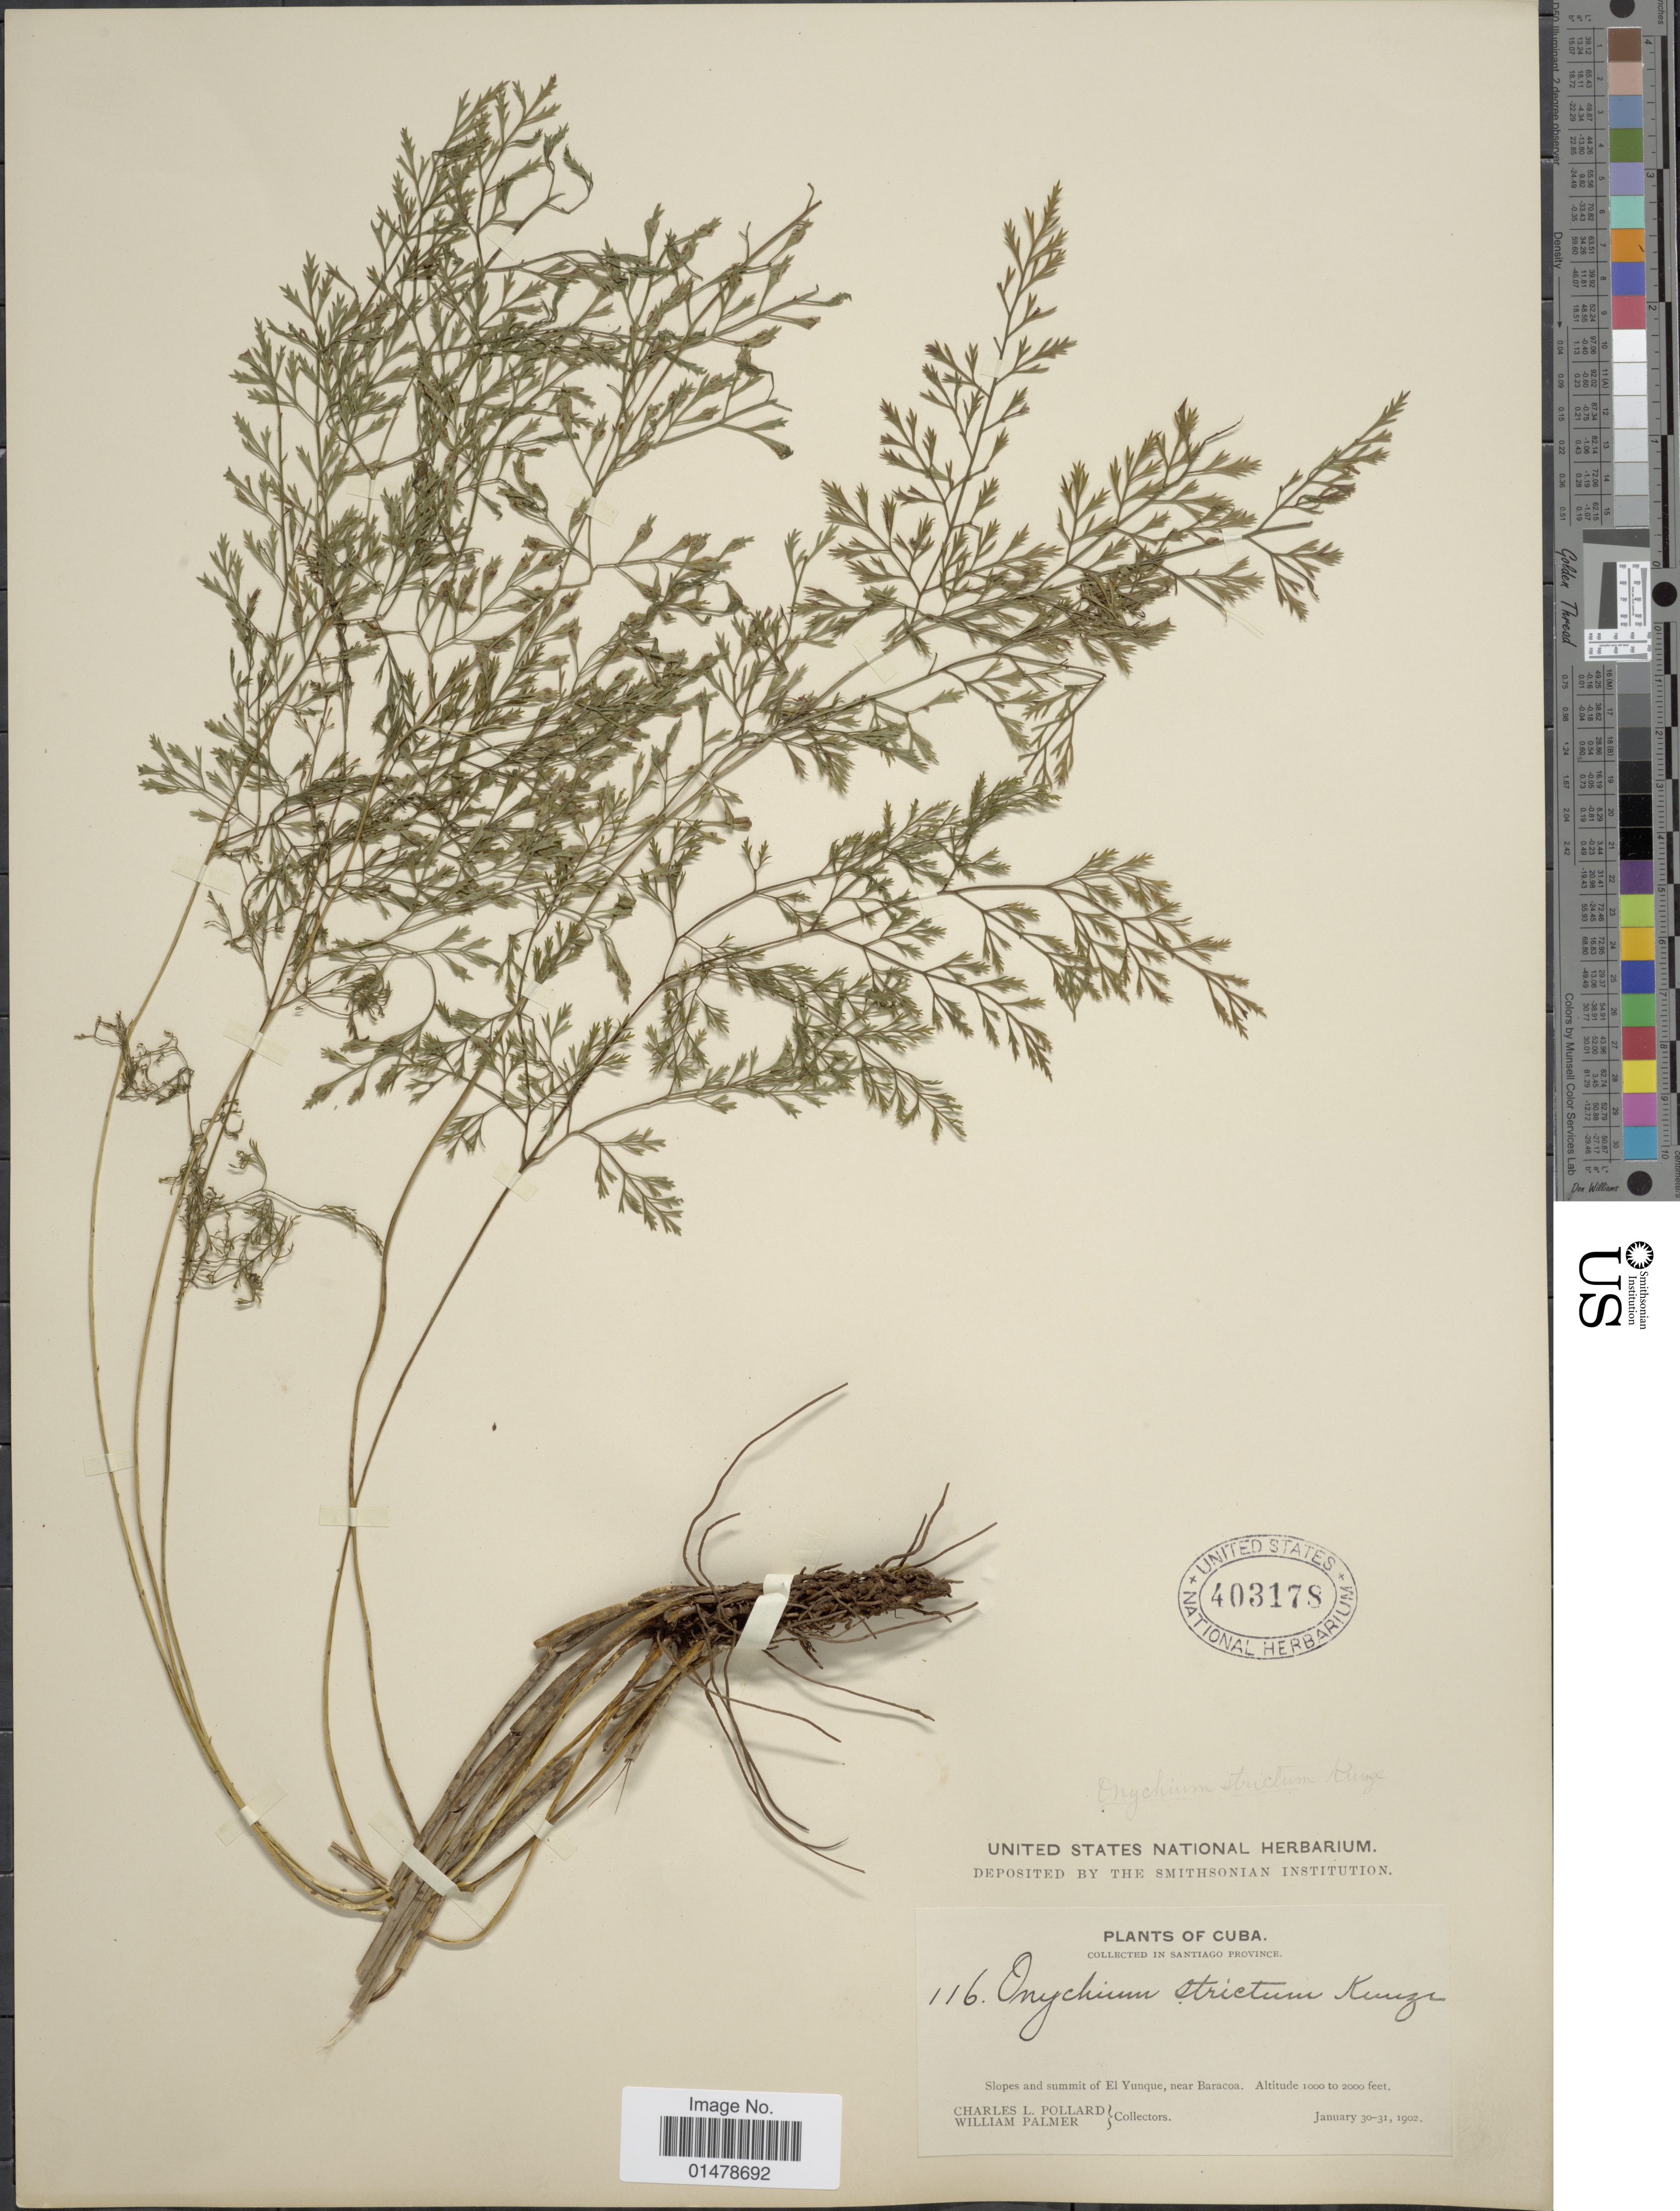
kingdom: Plantae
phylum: Tracheophyta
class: Polypodiopsida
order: Polypodiales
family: Pteridaceae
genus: Pteris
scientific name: Pteris hexagona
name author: (L.) Proctor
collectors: C. L. Pollard & W. Palmer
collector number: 116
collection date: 1902-01-30/1902-01-31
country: Cuba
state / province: Santiago de Cuba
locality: Santiago Province. Slopes and summit of El Yunque, near Baracoa.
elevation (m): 305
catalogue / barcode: US 403178